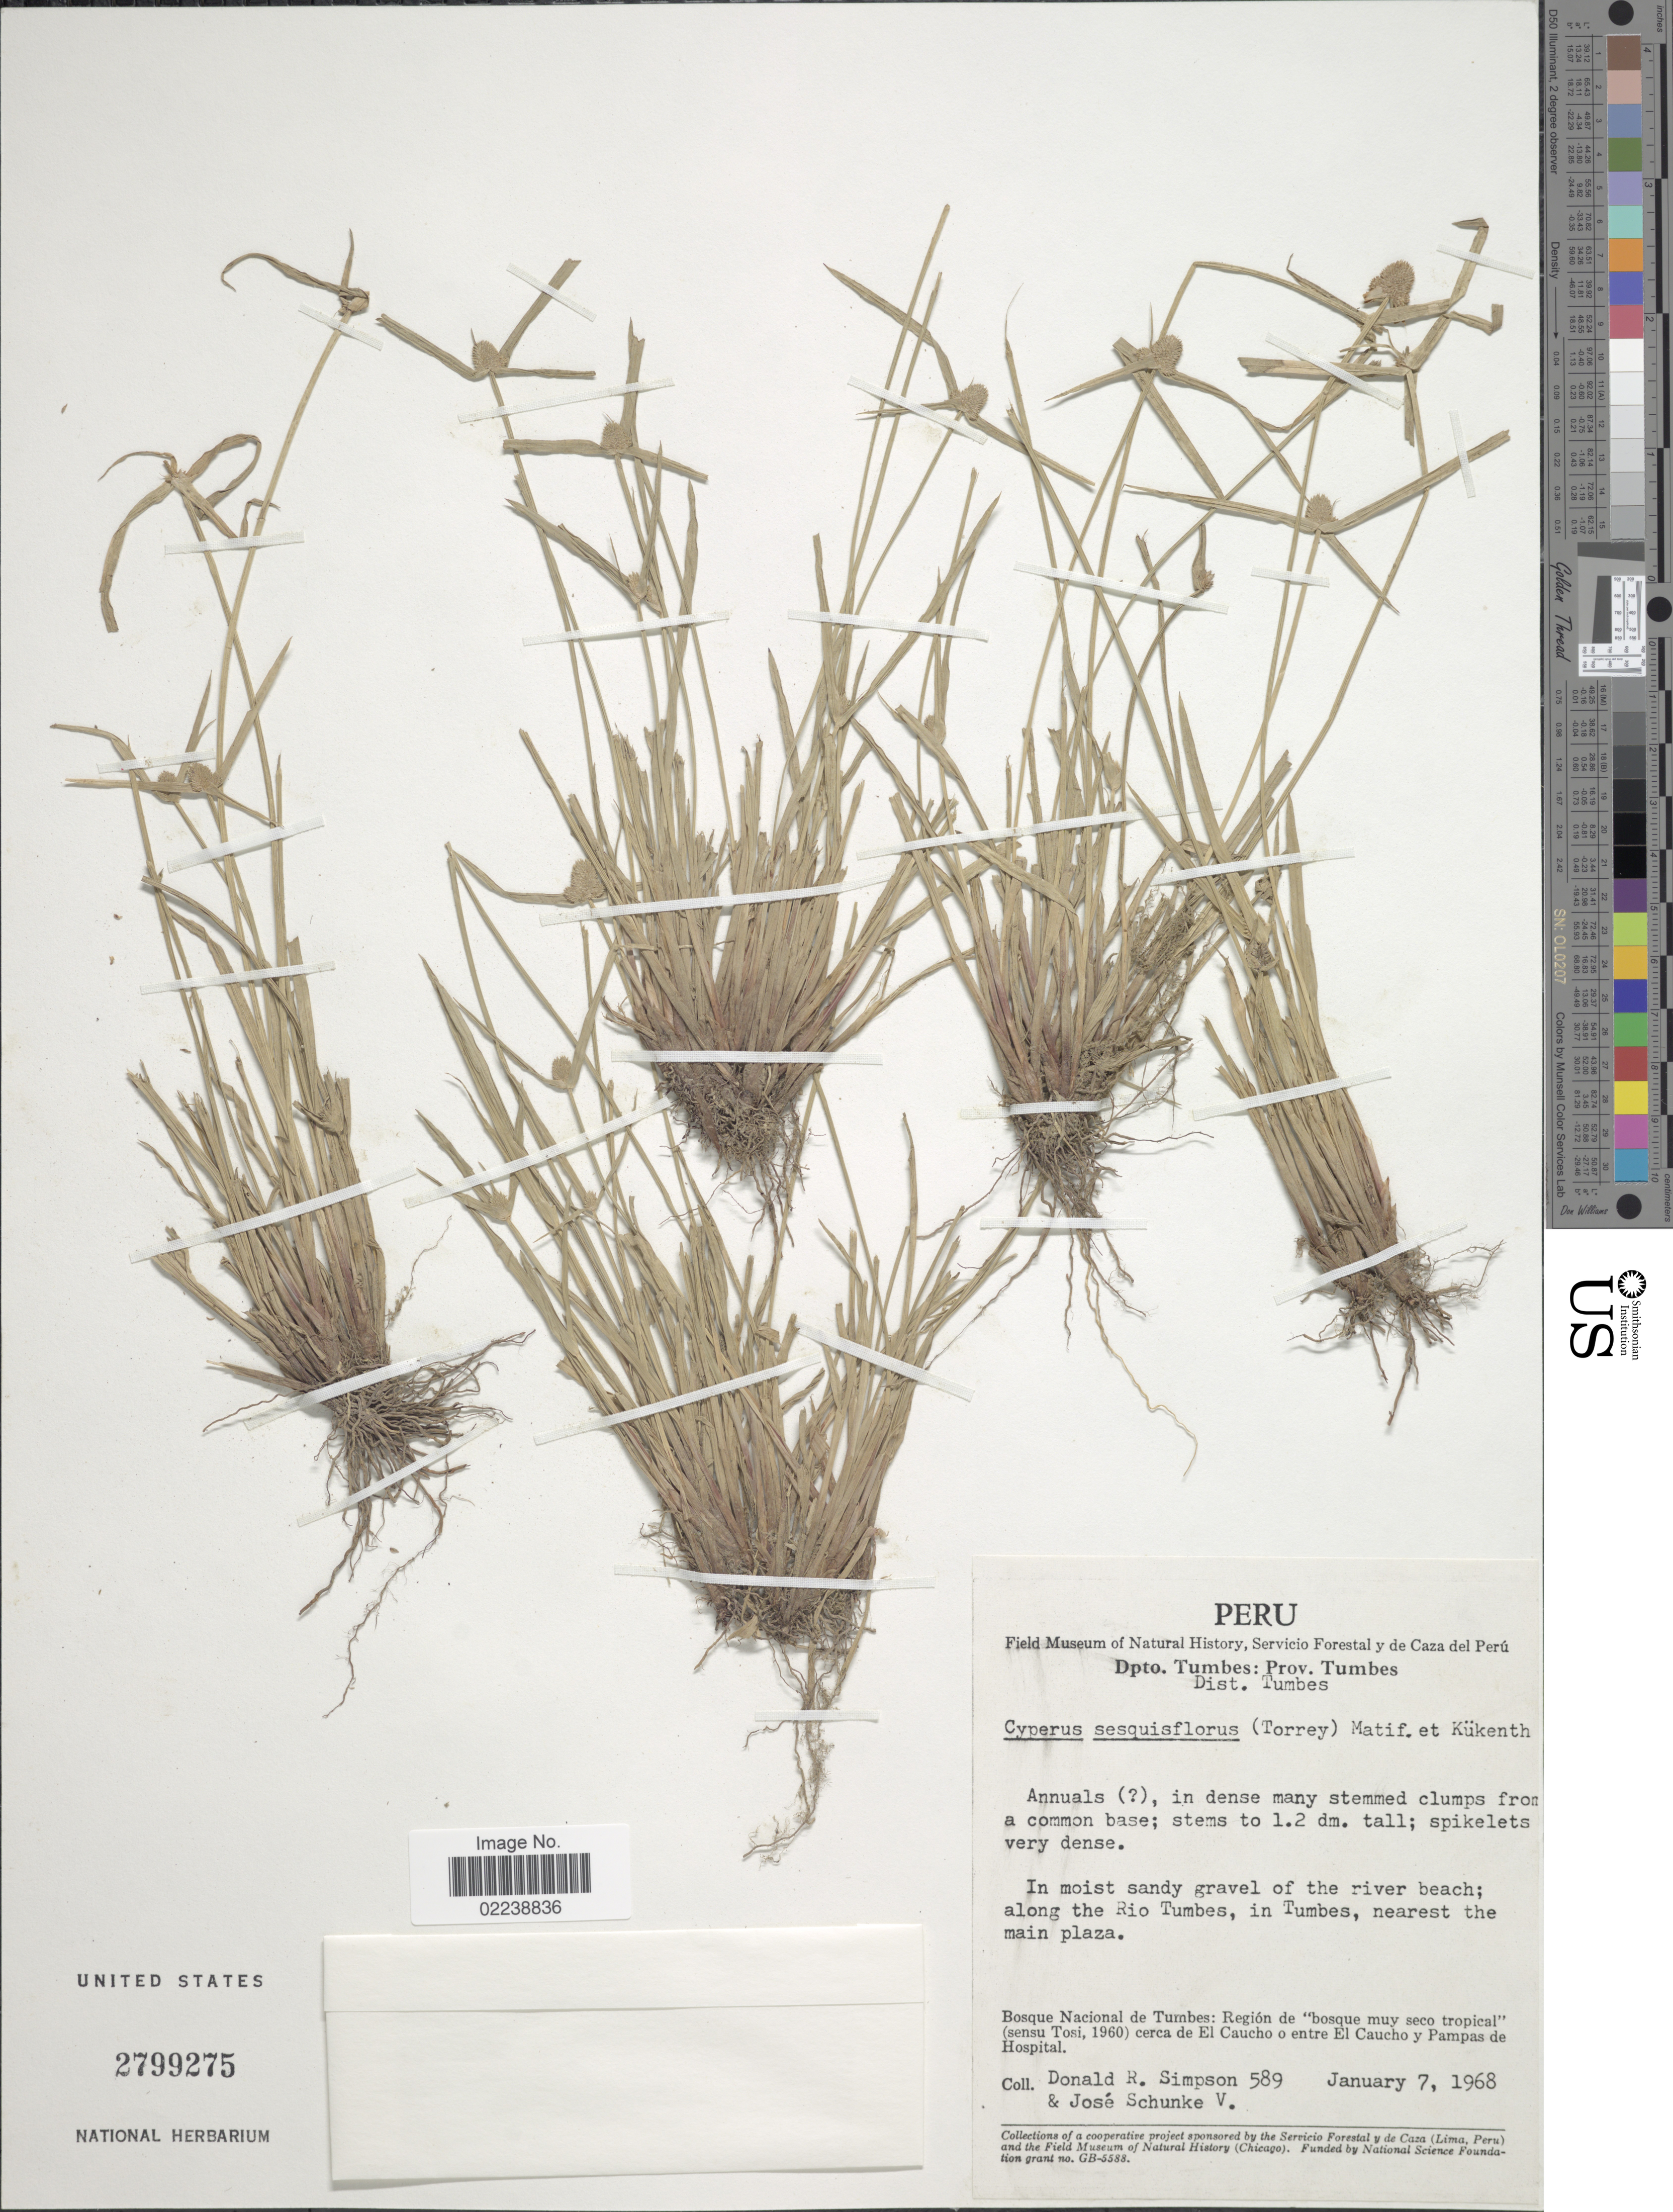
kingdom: Plantae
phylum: Tracheophyta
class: Liliopsida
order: Poales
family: Cyperaceae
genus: Cyperus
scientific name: Cyperus hortensis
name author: (Salzm. ex Steud.) Dorr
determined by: Strong, Mark T., (BOT), Smithsonian Institution - National Museum of Natural History (UNITED STATES)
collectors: D. R. Simpson & J. Schunke Vigo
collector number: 589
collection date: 1968-01-07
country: Peru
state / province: Tumbes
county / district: Tumbes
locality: Prov. Tumbes, Dist. Tumbes, along the Rio Tumbes, in Tumbes, nearest the main plaza, Bosque Nacional de Tumbes: Region de "bosque muy seco tropical" (Sensu Tosi, 1960) cerca de El Caucho o entre El Caucho y Pampas de Hospital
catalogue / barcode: US 2799275